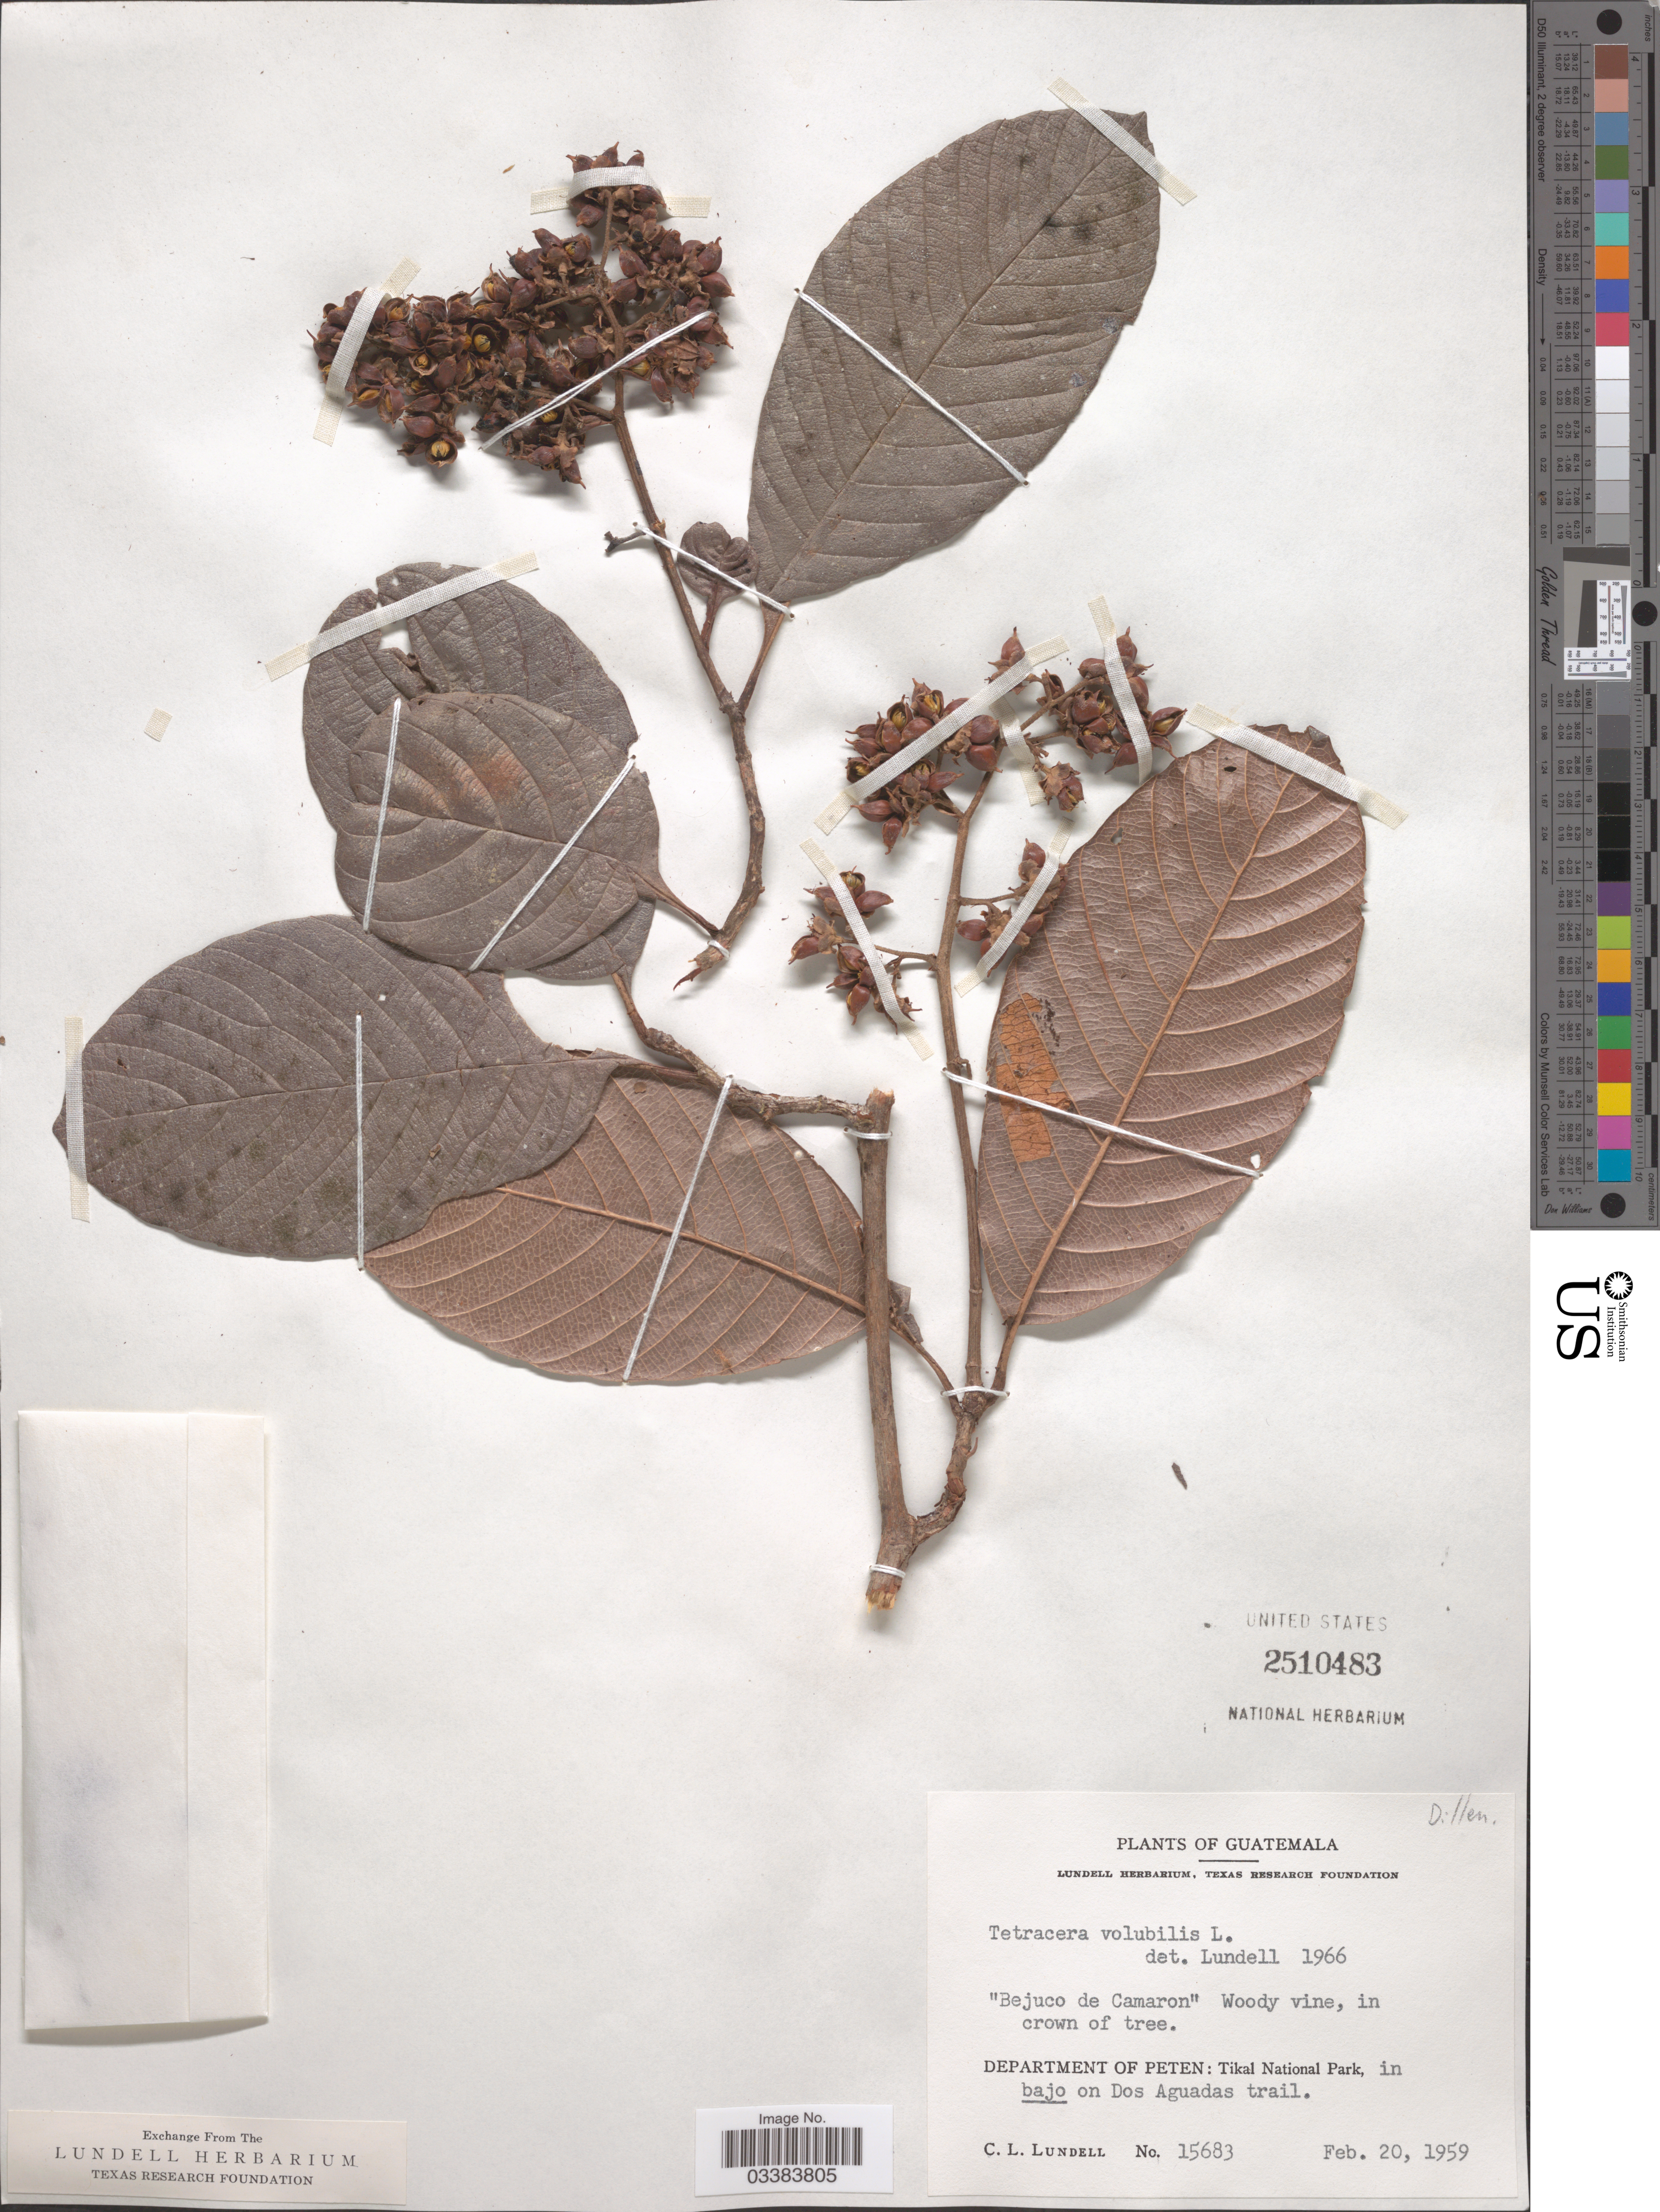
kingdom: Plantae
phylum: Tracheophyta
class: Magnoliopsida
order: Dilleniales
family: Dilleniaceae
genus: Tetracera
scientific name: Tetracera volubilis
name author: L.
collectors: C. L. Lundell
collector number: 15683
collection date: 1959-02-20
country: Guatemala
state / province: El Petén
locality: Department of Peten: Tikal National Park, in bajo on Dos Aguadas trail.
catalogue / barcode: US 2510483